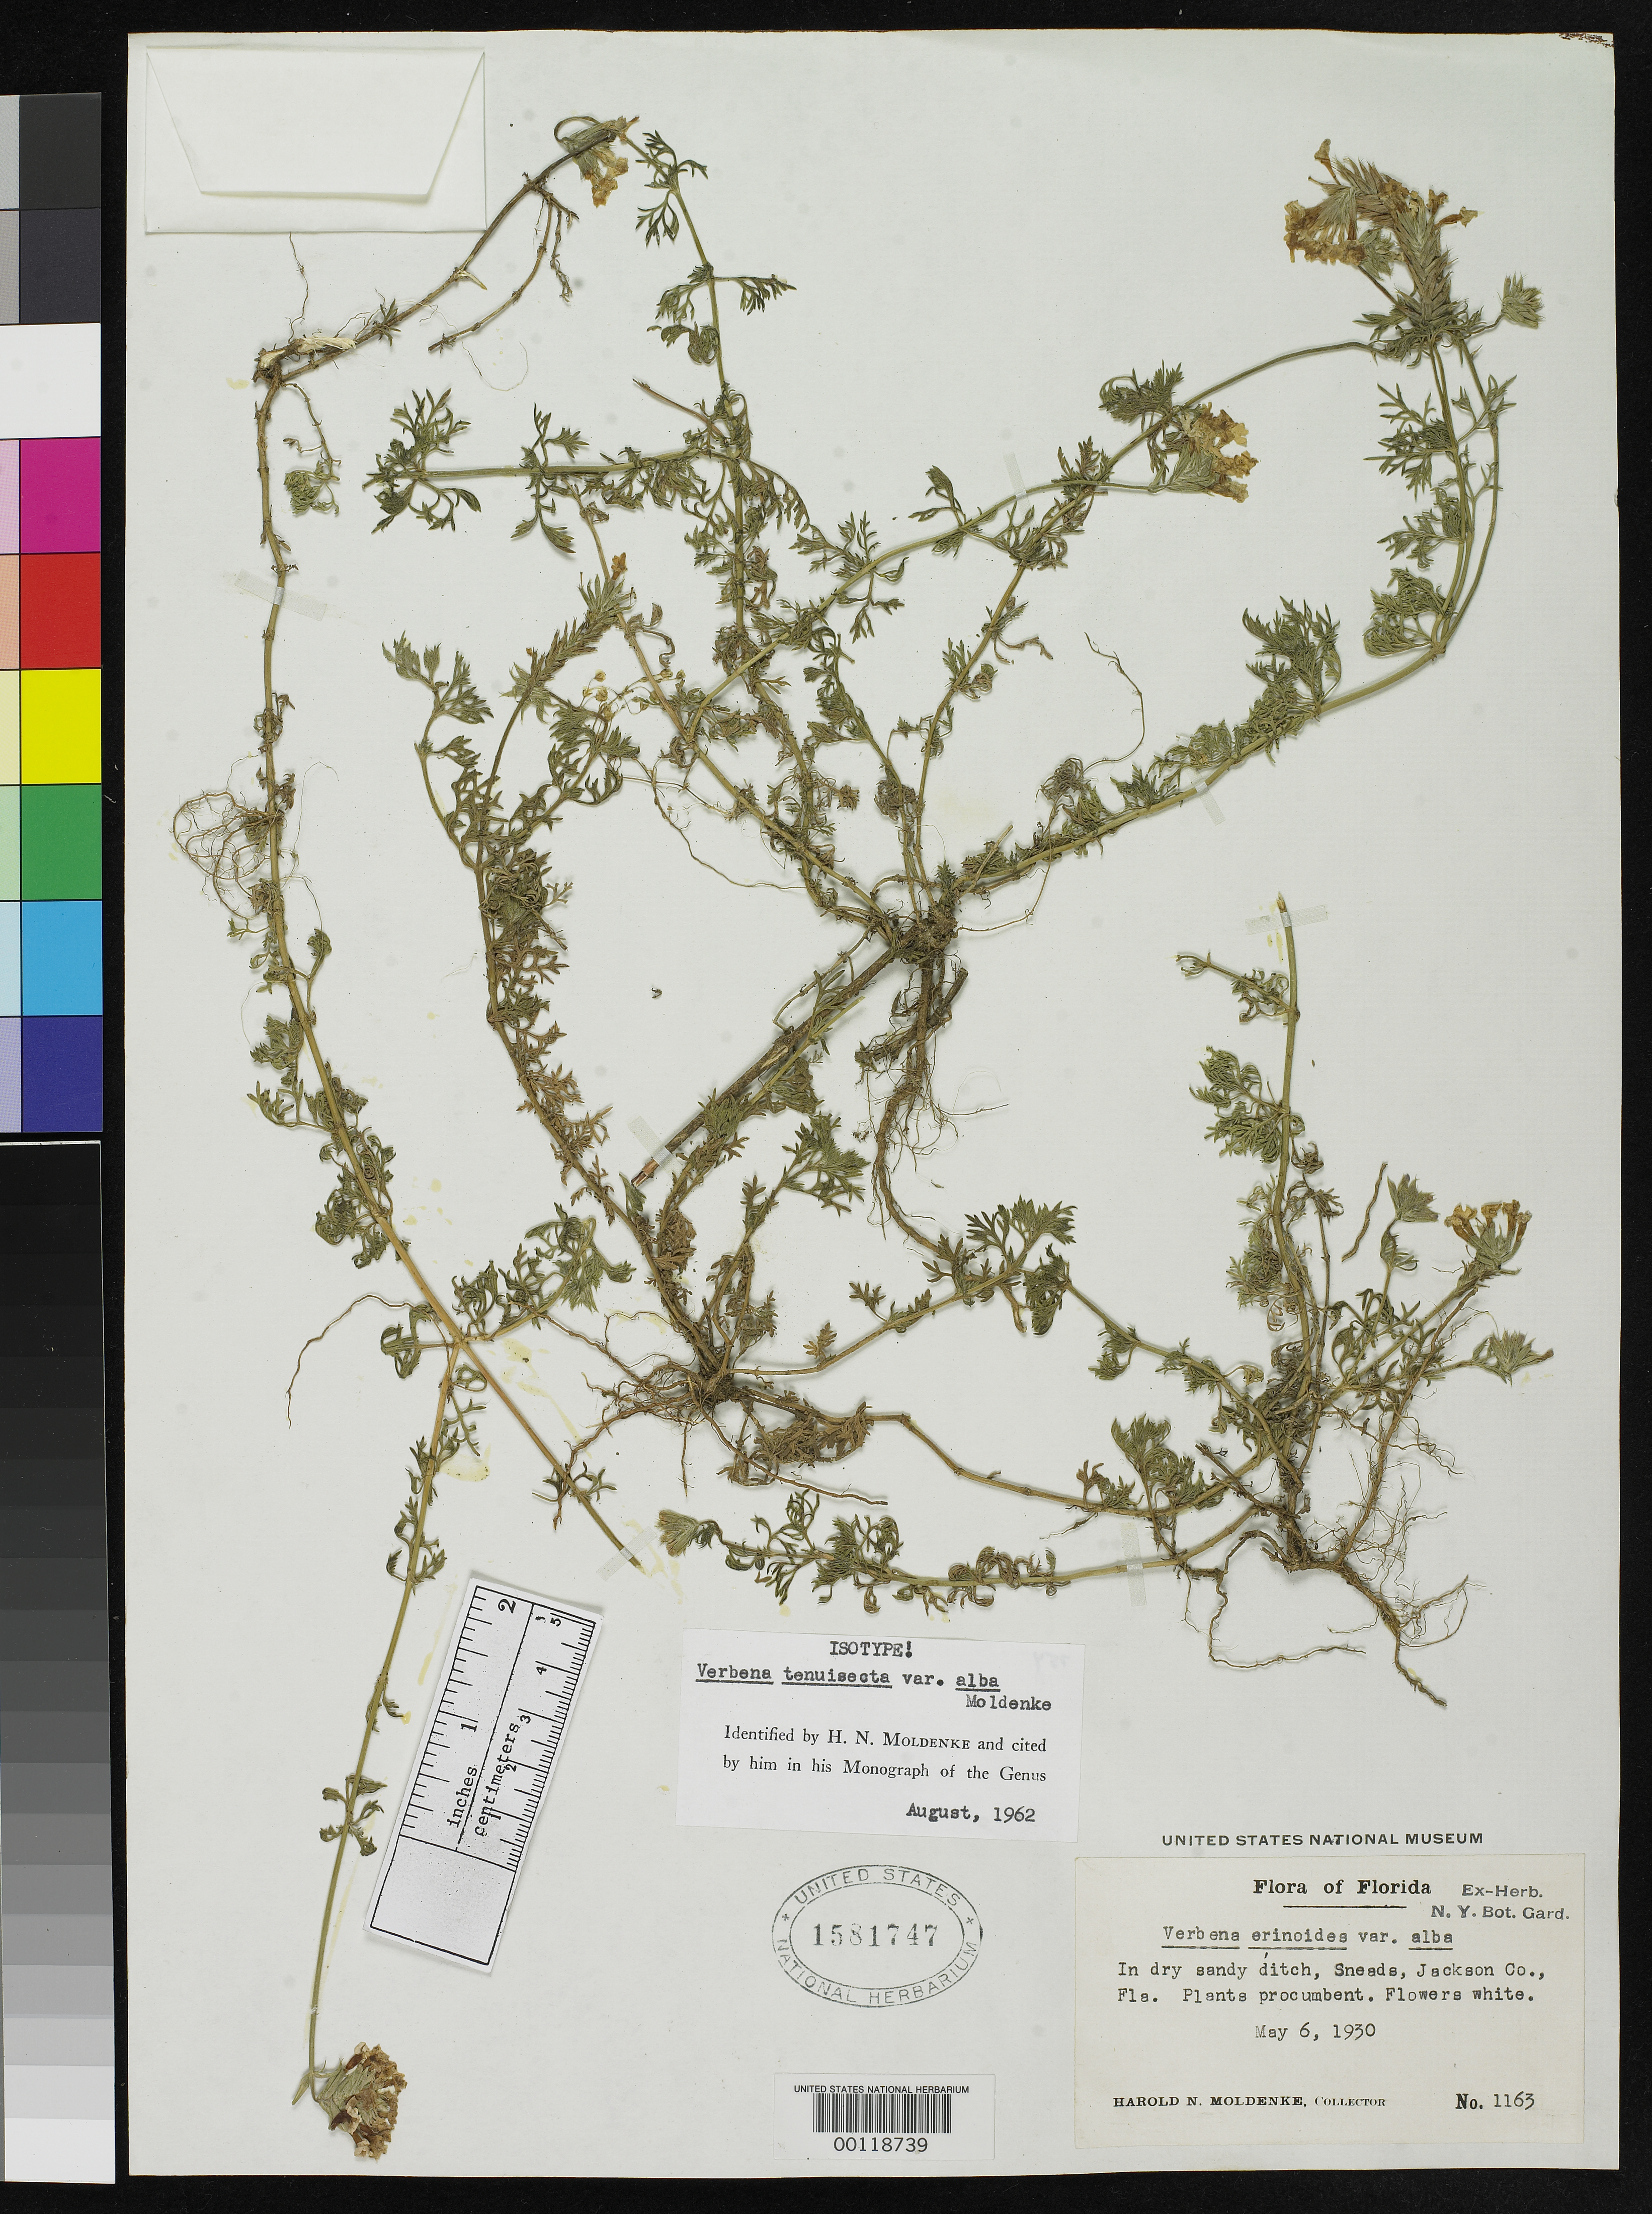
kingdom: Plantae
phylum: Tracheophyta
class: Magnoliopsida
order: Lamiales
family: Verbenaceae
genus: Verbena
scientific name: Verbena tenuisecta var. alba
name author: Moldenke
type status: Isotype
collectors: H. N. Moldenke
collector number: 1163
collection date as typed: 06 May 1930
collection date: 1930-05-06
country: United States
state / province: Florida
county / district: Jackson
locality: Sneads.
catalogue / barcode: US 1581747